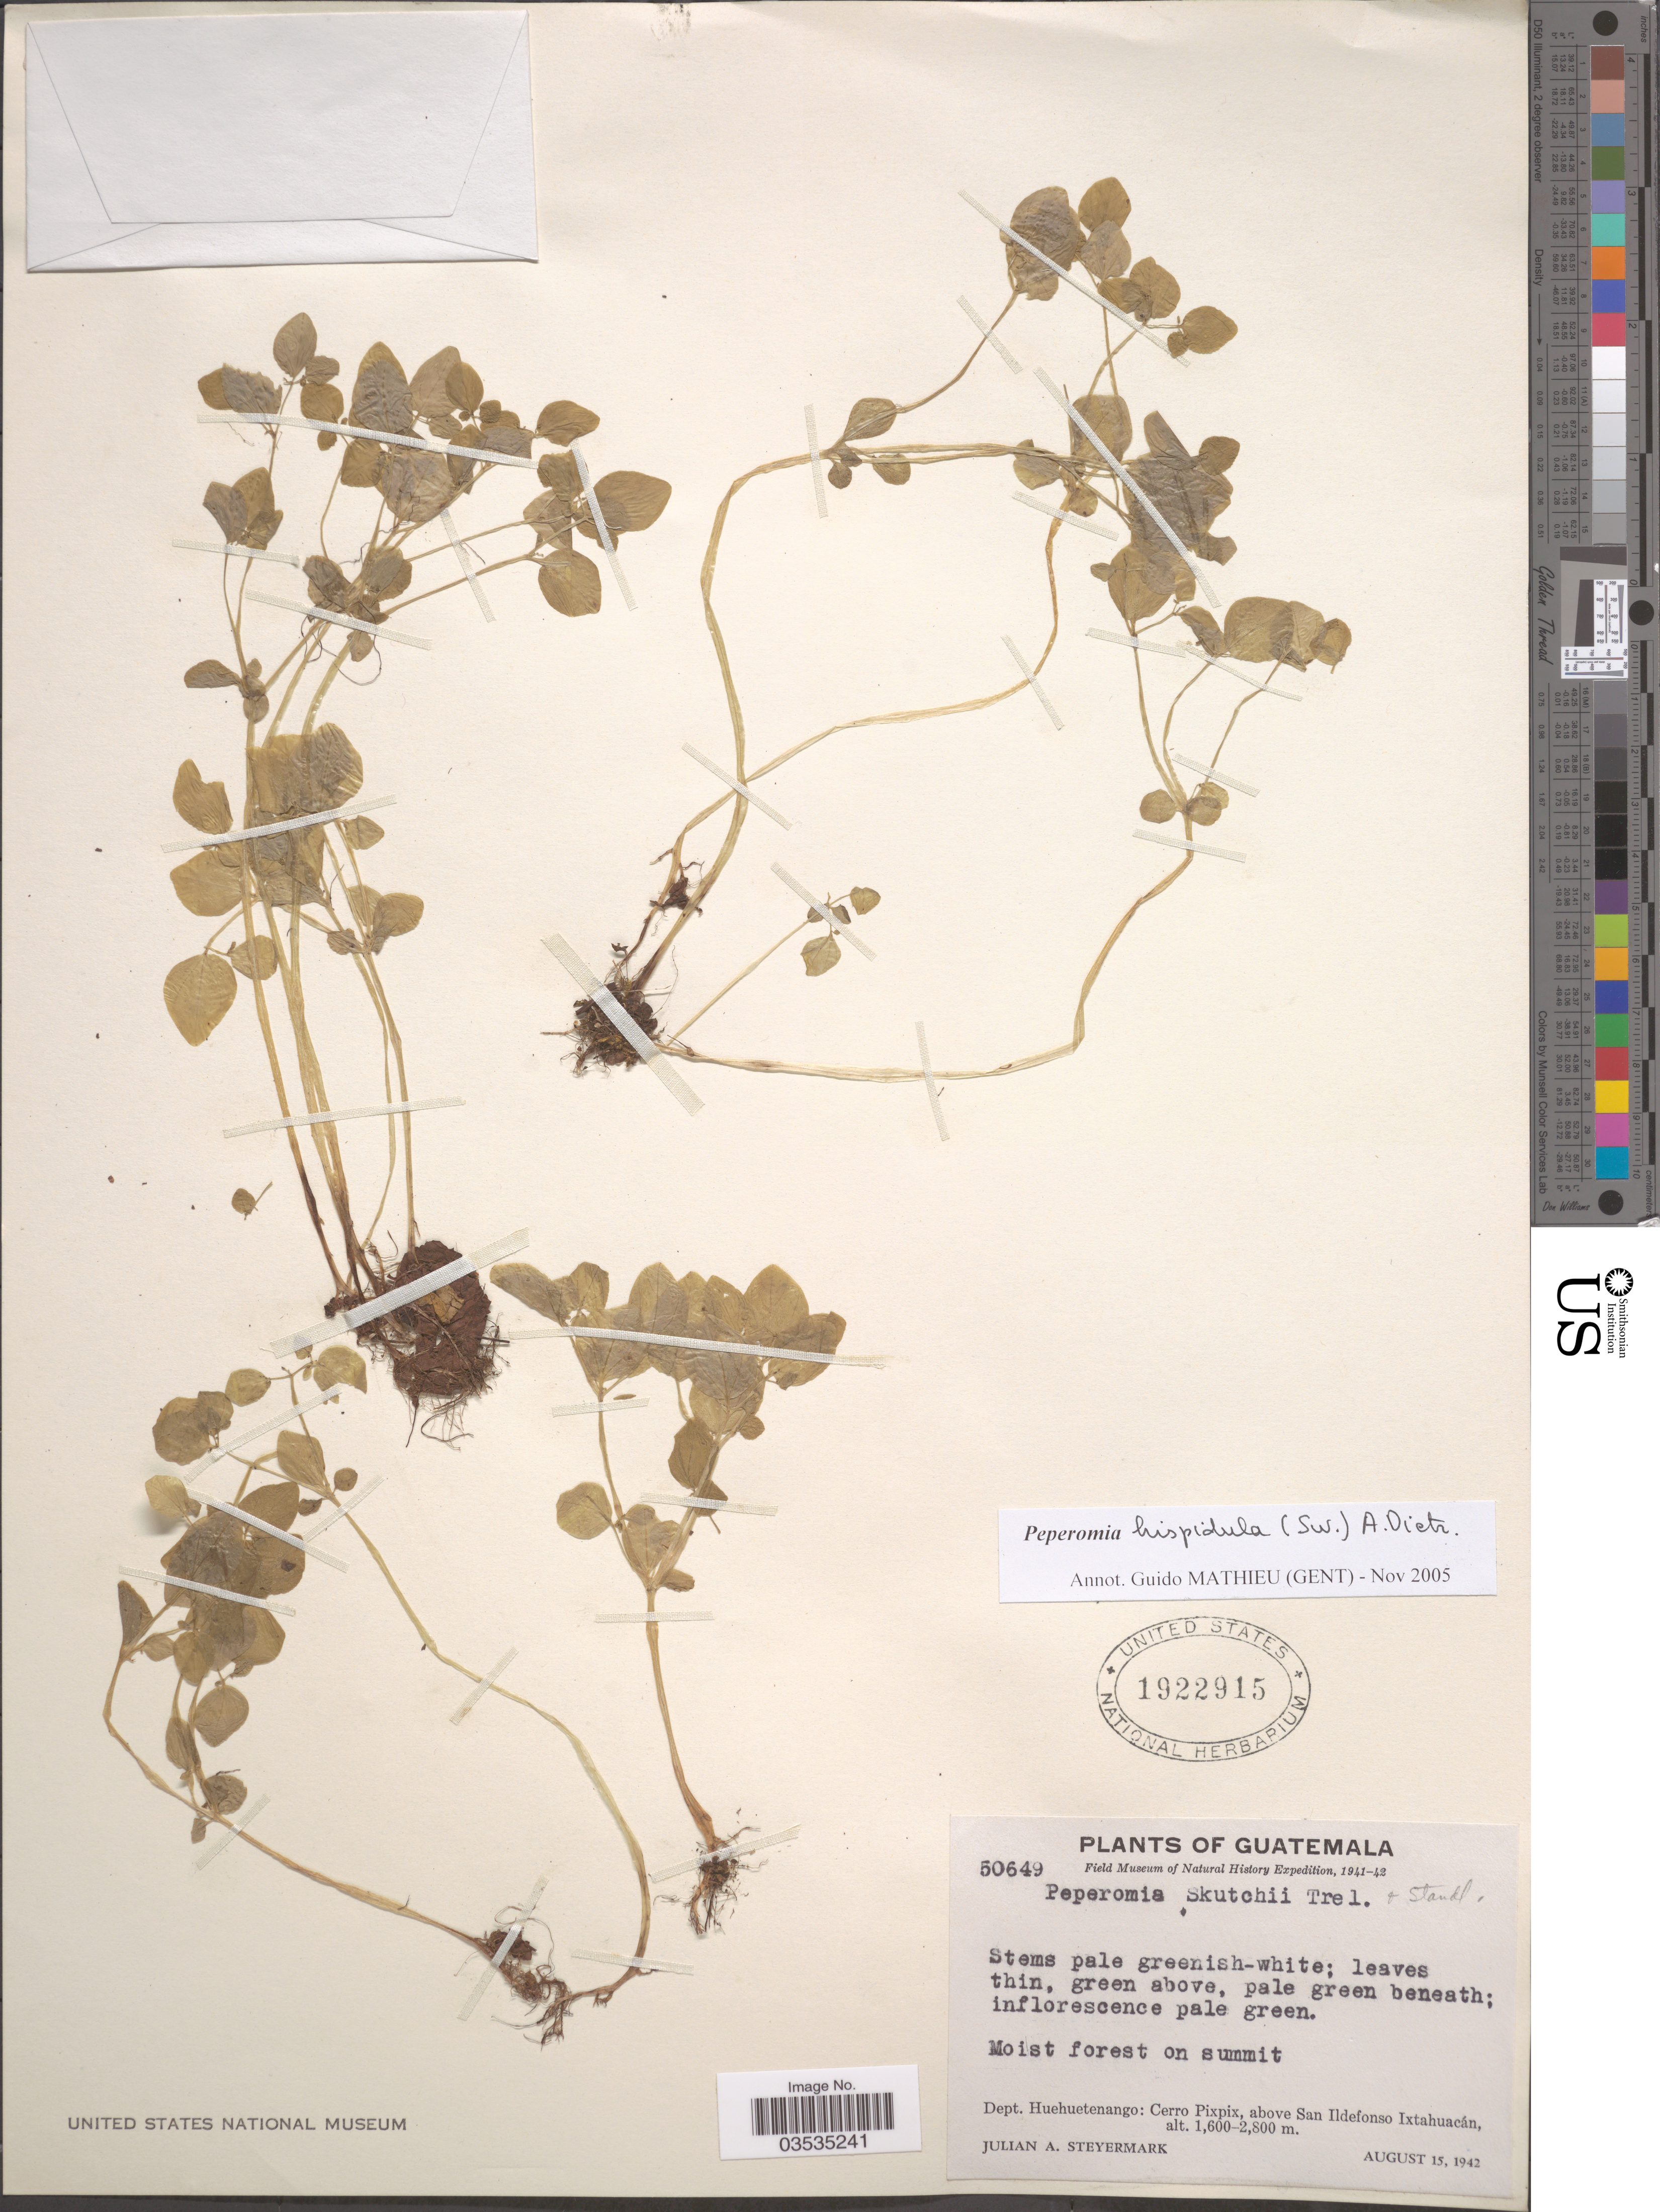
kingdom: Plantae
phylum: Tracheophyta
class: Magnoliopsida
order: Piperales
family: Piperaceae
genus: Peperomia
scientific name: Peperomia hispidula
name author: (Sw.) A. Dietr.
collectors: J. Steyermark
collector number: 50649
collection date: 1942-08-15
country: Guatemala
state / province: Huehuetenango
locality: Dept. Huehuetenango: Cerro Pixpix, above San Ildefonso Ixtahuacán.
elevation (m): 1600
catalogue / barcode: US 1922915